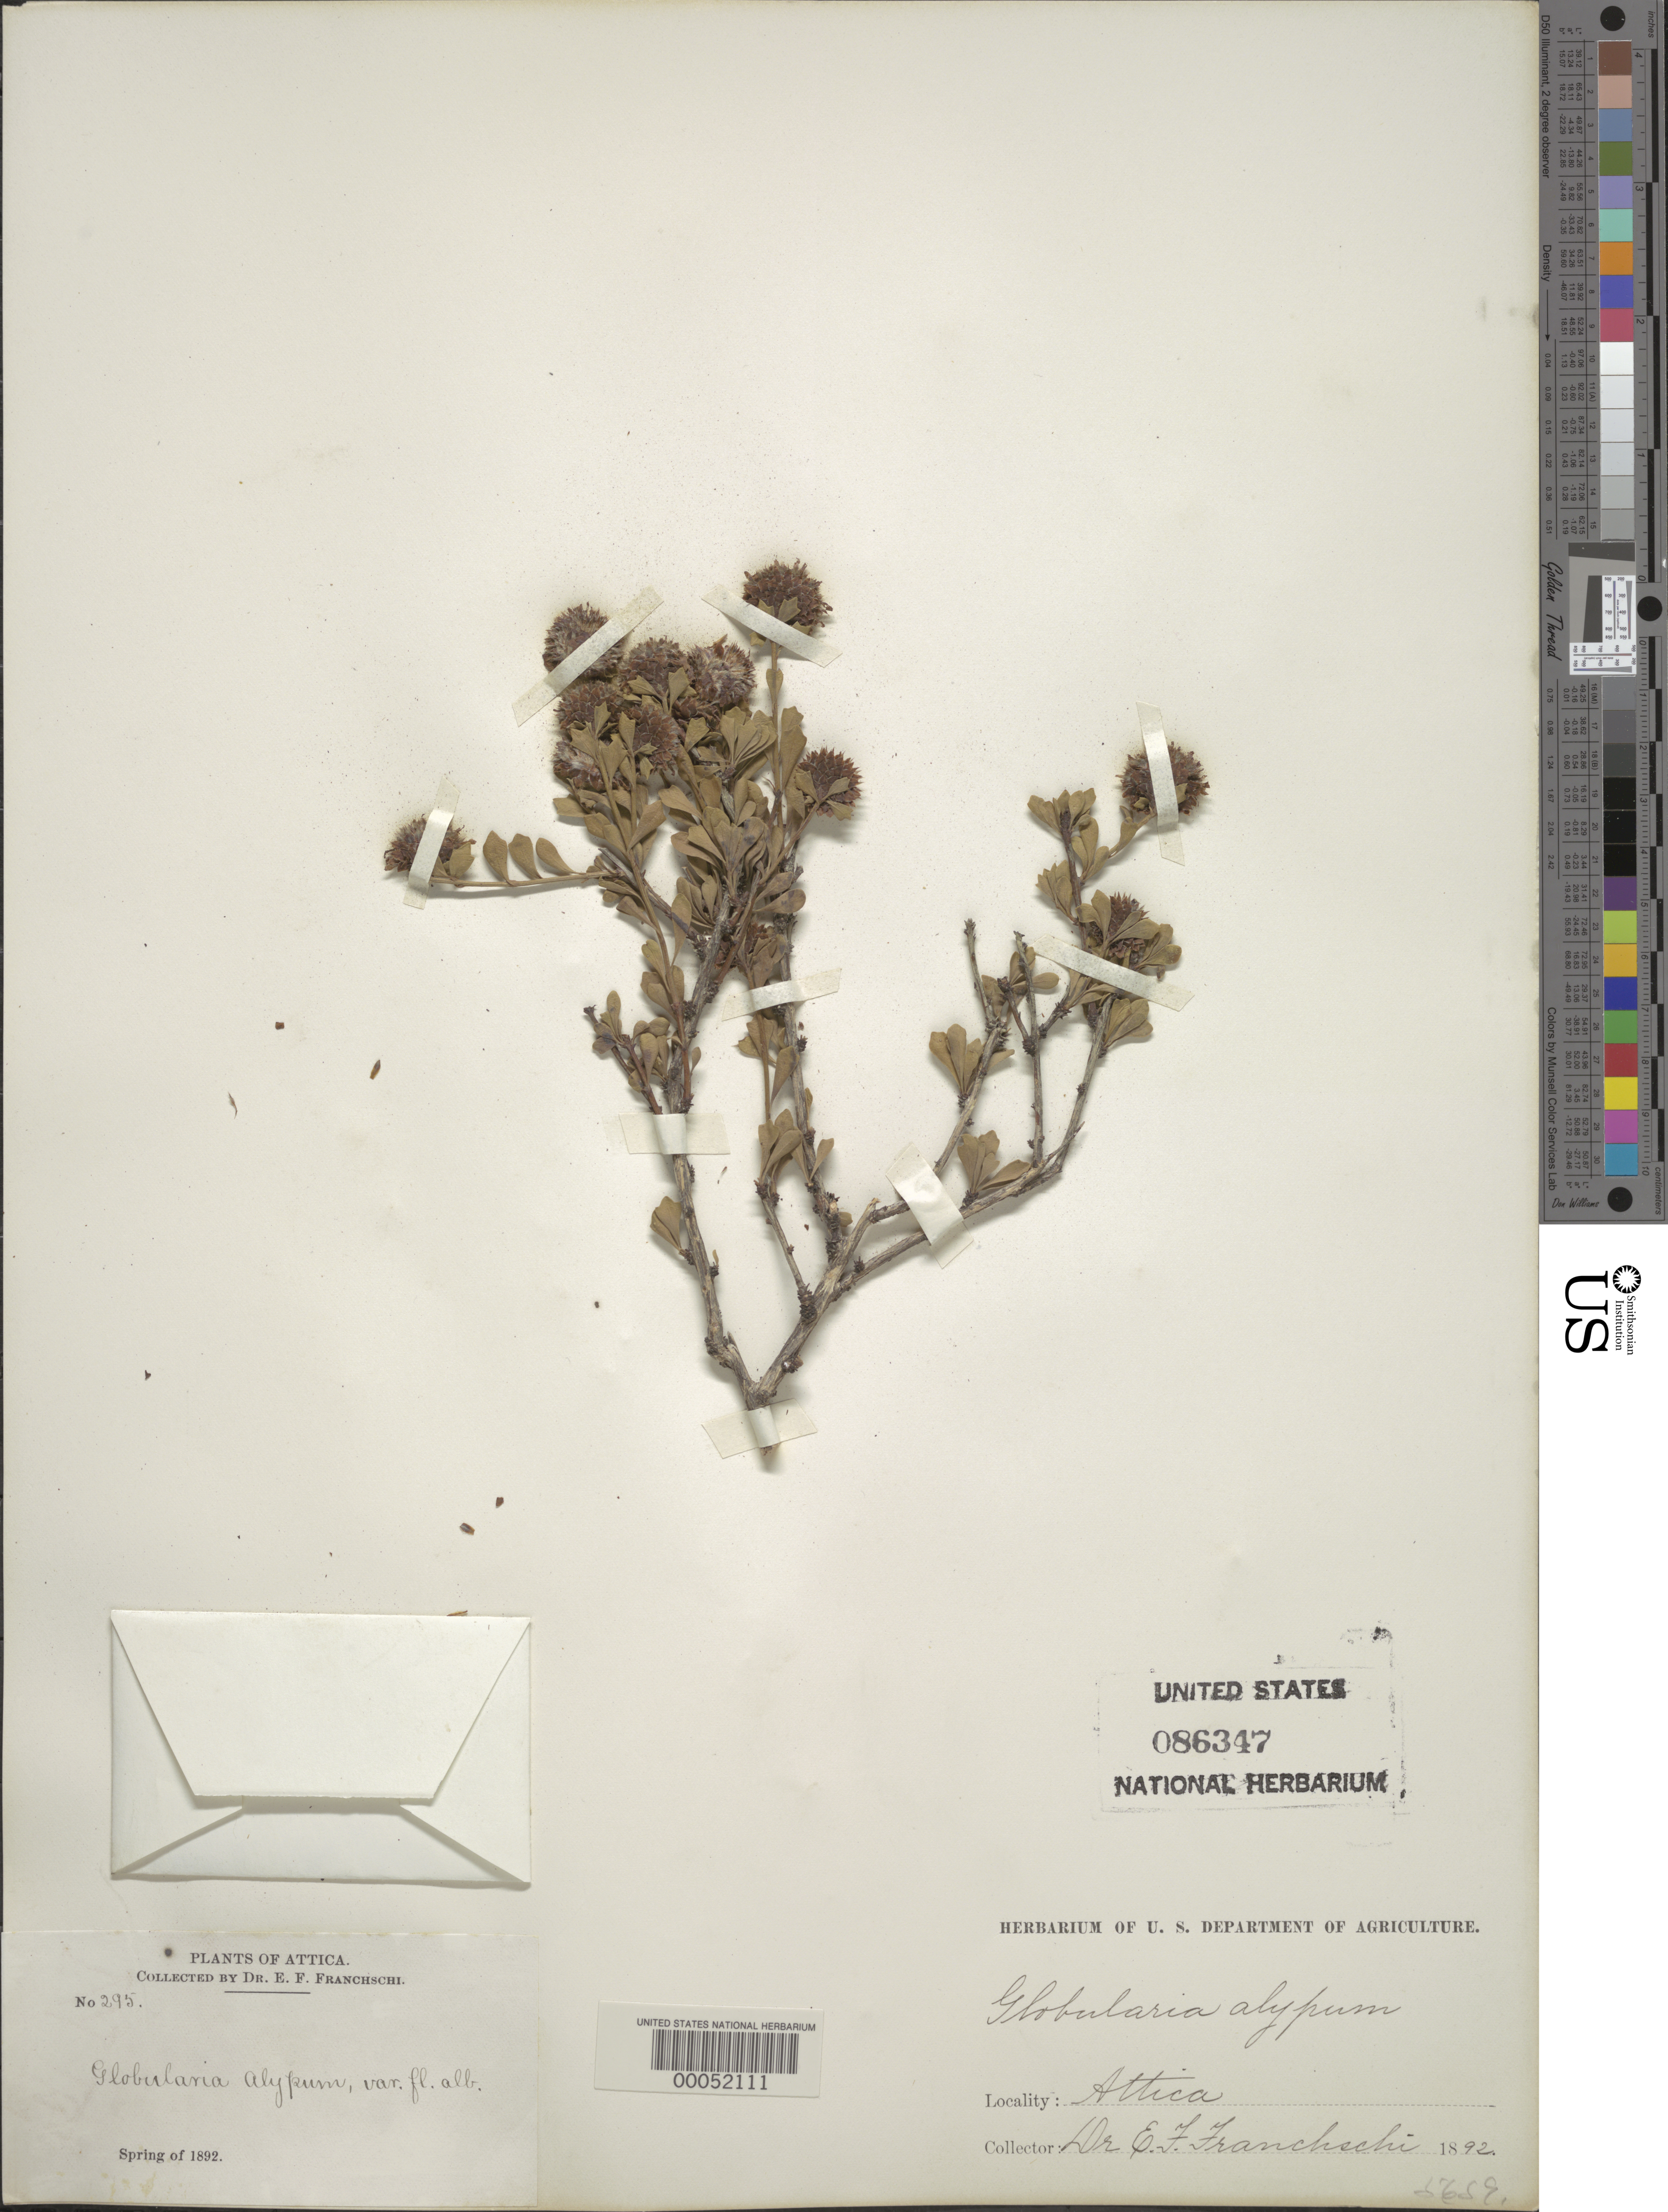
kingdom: Plantae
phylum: Tracheophyta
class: Magnoliopsida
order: Lamiales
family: Plantaginaceae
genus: Globularia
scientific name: Globularia alypum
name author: L.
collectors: E. Franchschi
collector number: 295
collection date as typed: Spr 1892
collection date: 1892-03-20/1892-06-20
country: Greece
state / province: Attica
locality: Attica.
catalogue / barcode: US 86347